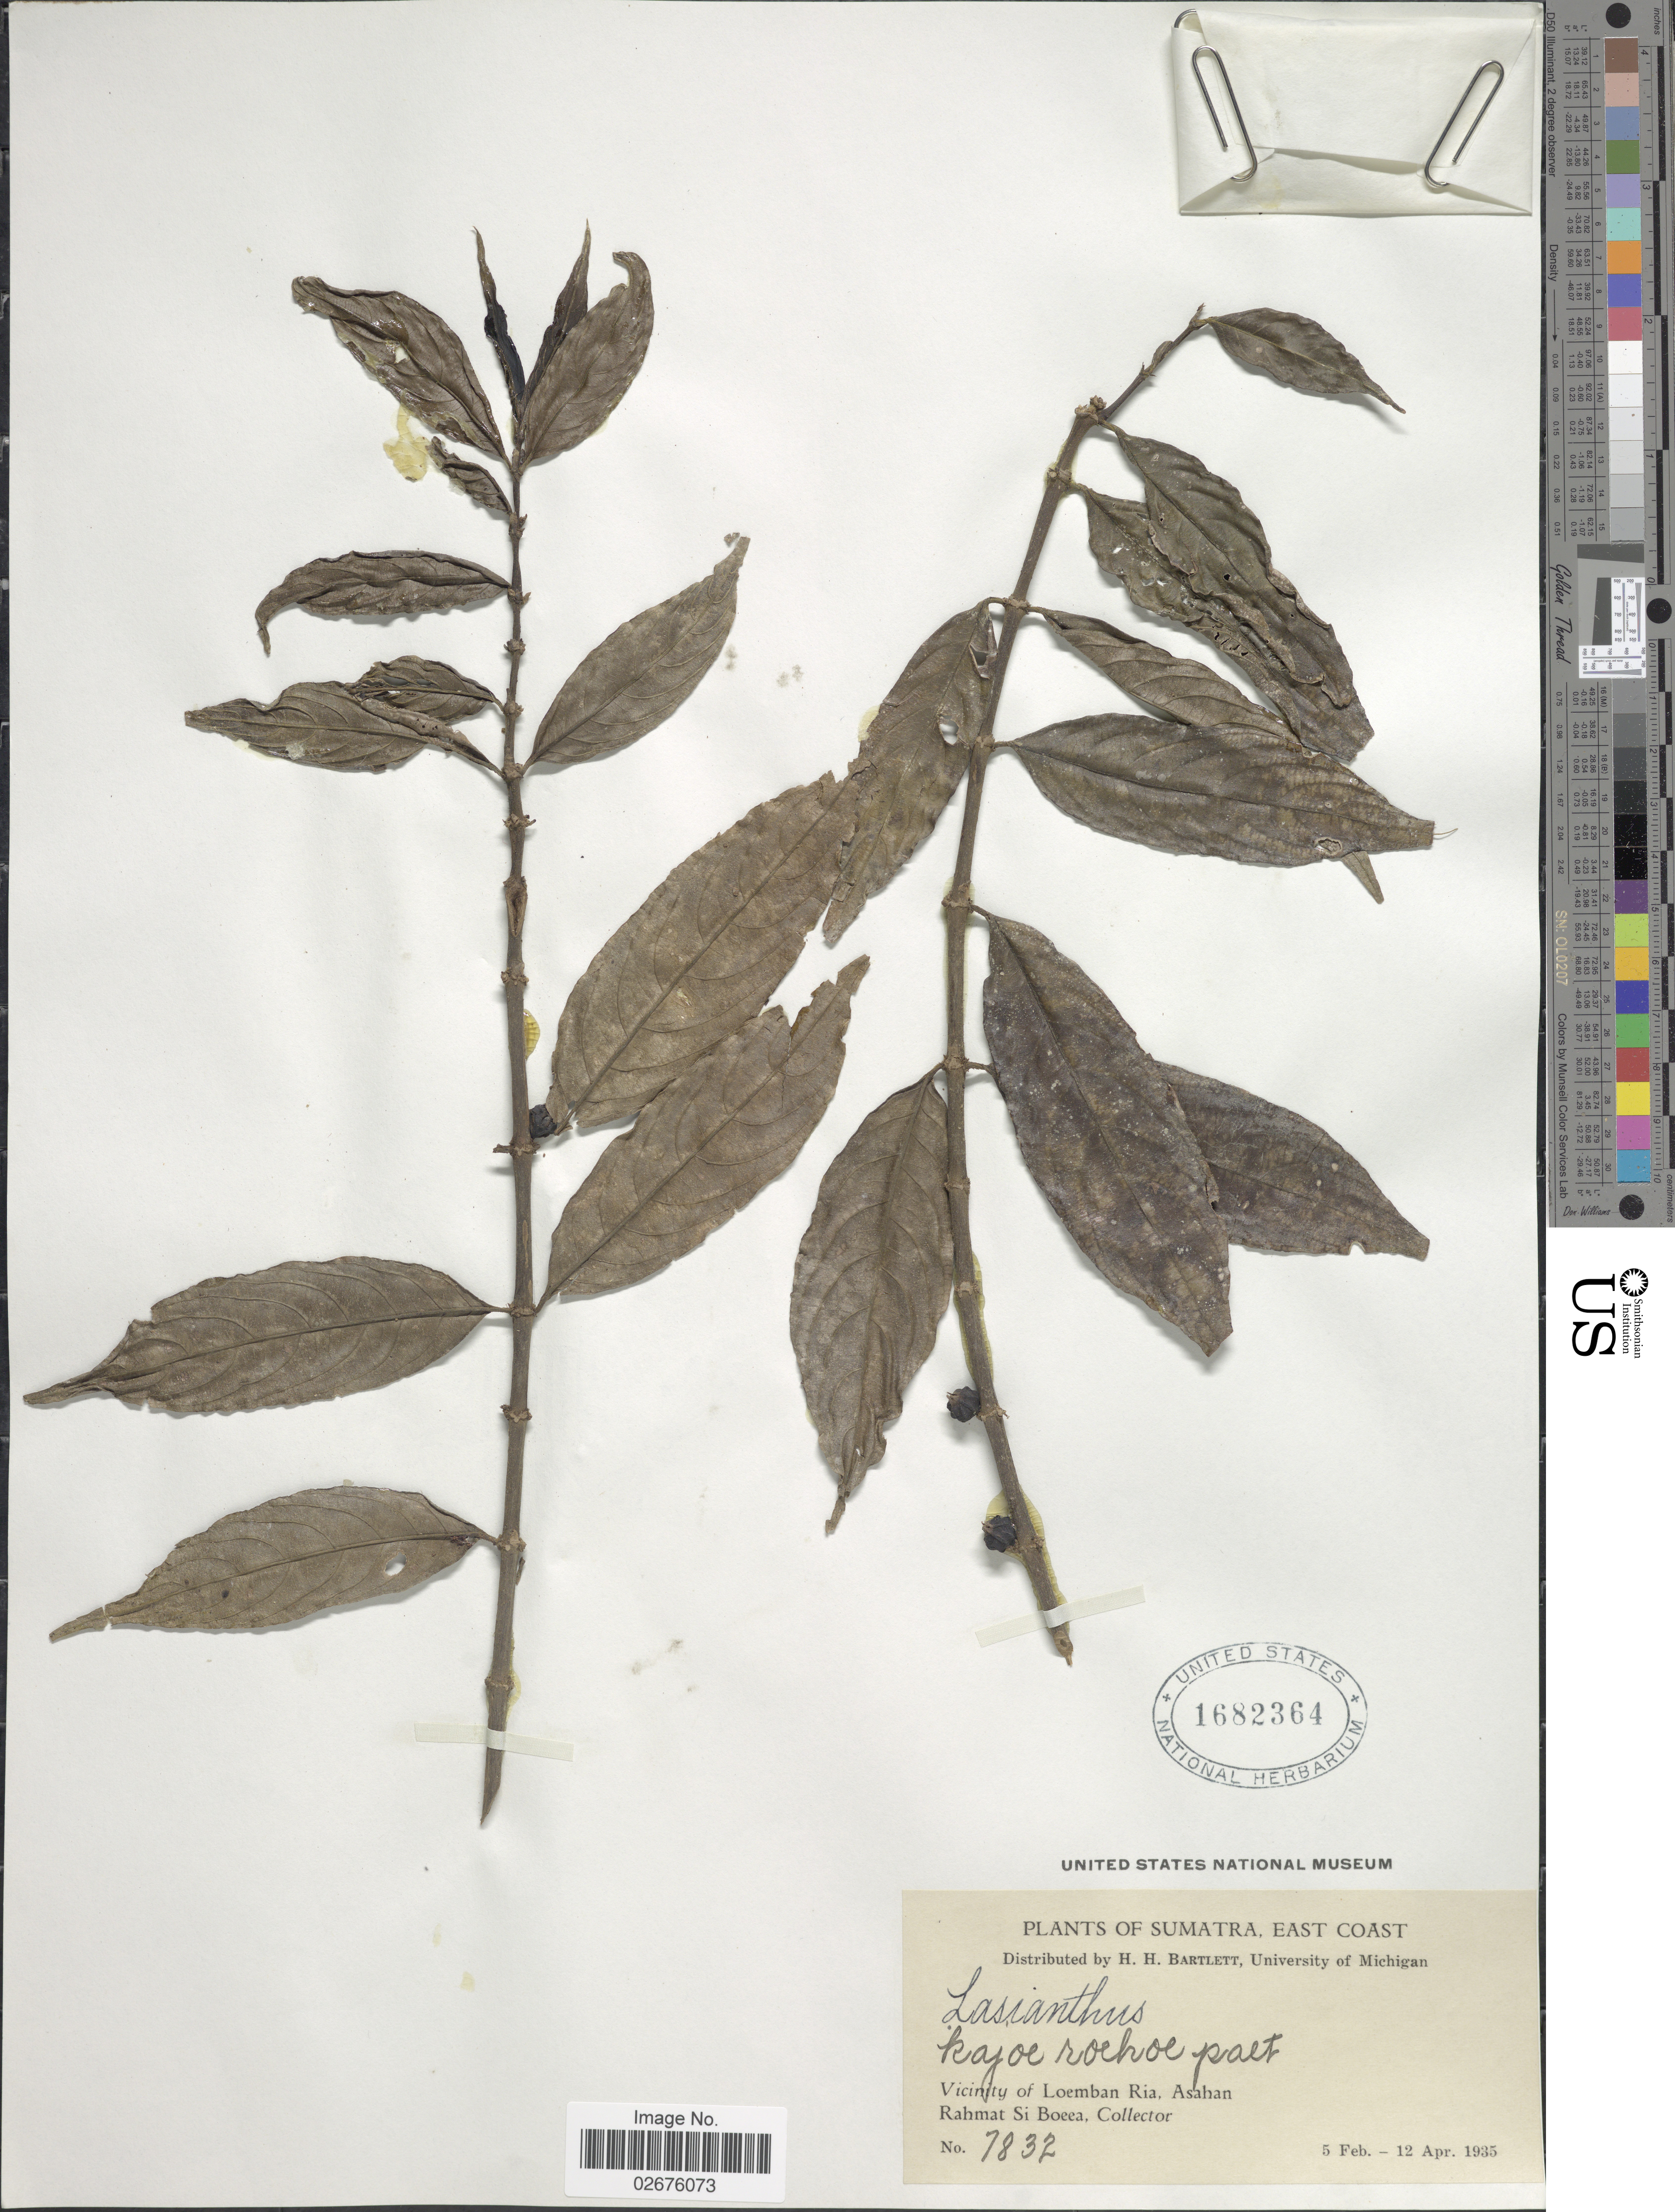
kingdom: Plantae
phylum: Tracheophyta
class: Magnoliopsida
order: Gentianales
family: Rubiaceae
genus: Lasianthus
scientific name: Lasianthus sp.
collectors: Rahmat Si Boeea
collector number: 7832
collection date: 1935-02-05/1935-04-12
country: Indonesia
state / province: Sumatra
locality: East Coast. Vicinity of Loemban Ria, Asahan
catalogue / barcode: US 1682364